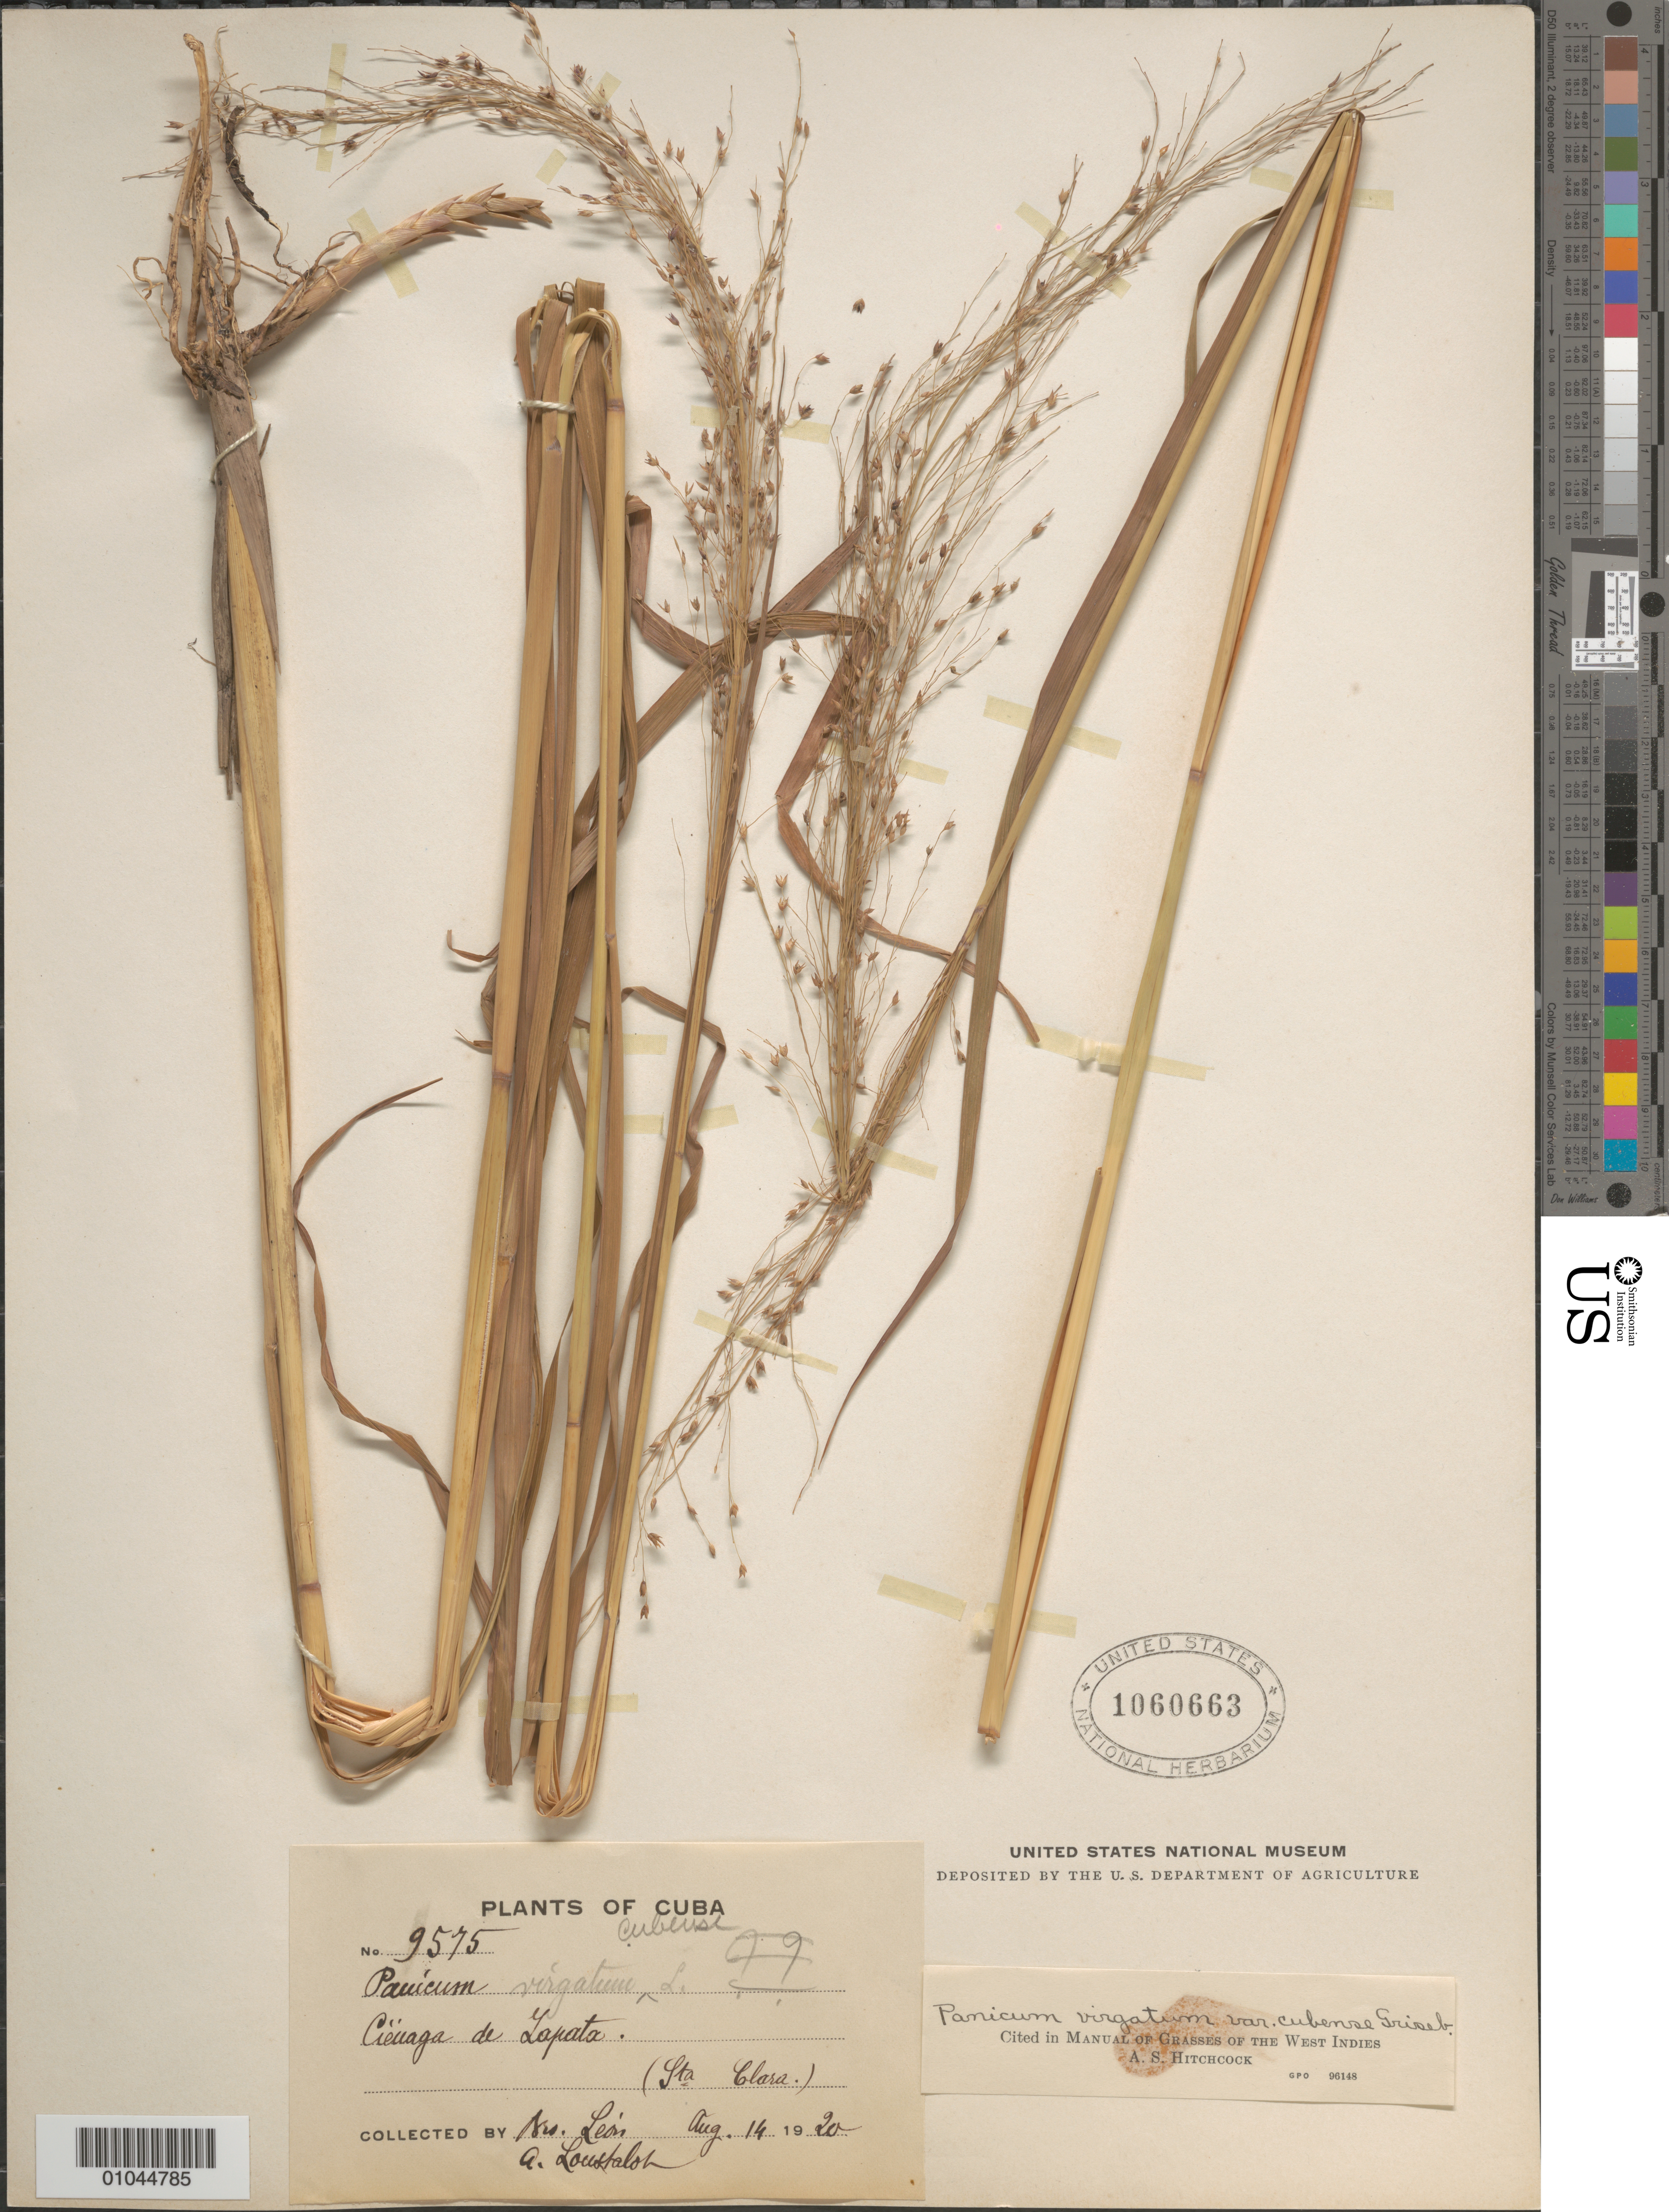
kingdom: Plantae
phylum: Tracheophyta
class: Liliopsida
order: Poales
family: Poaceae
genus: Panicum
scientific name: Panicum virgatum var. cubense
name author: Griseb.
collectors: Bro. León & A. Loustalot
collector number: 9575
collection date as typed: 14 Aug 1920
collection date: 1920-08-14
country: Cuba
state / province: Villa Clara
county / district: Santa Clara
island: Cuba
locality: Cienaga de Zapata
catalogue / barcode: US 1060663